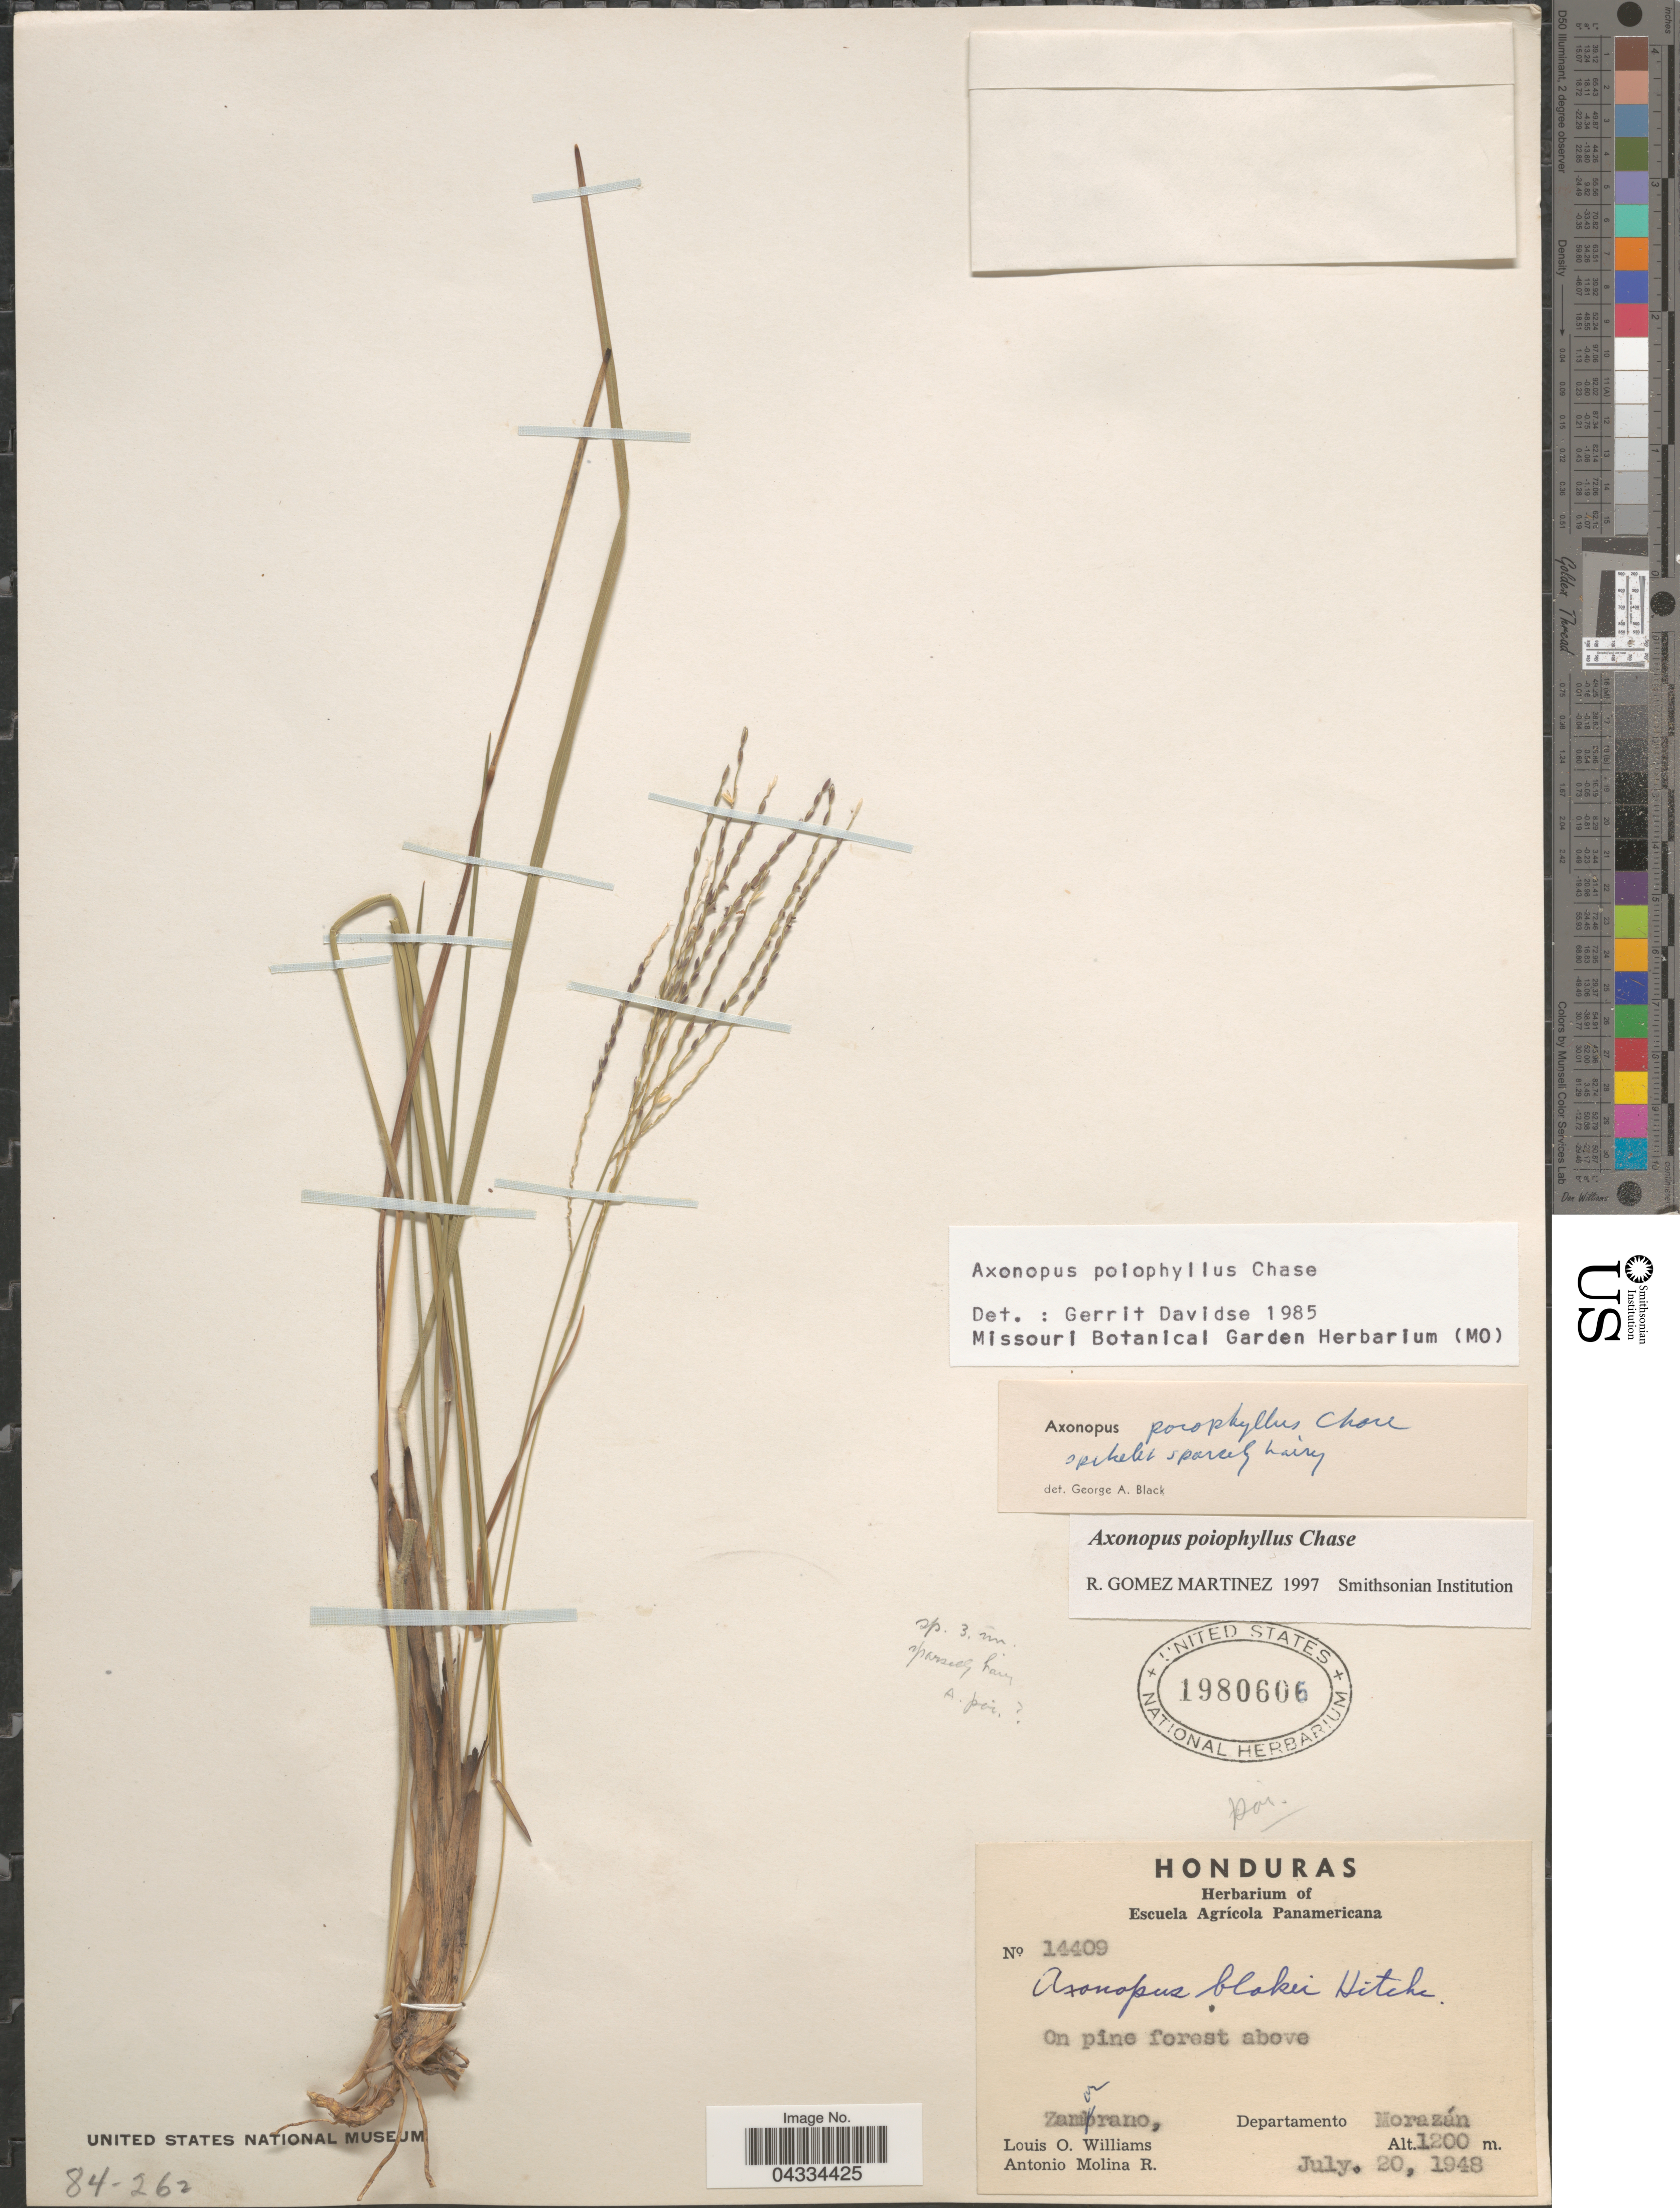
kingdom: Plantae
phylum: Tracheophyta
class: Liliopsida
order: Poales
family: Poaceae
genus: Axonopus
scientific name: Axonopus poiophyllus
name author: Chase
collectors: L. O. Williams & A. Molina R.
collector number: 14409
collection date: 1948-07-20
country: Honduras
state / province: Fco. Morazán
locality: Zamorano, Departamento Morazán.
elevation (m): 1200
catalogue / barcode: US 1980606